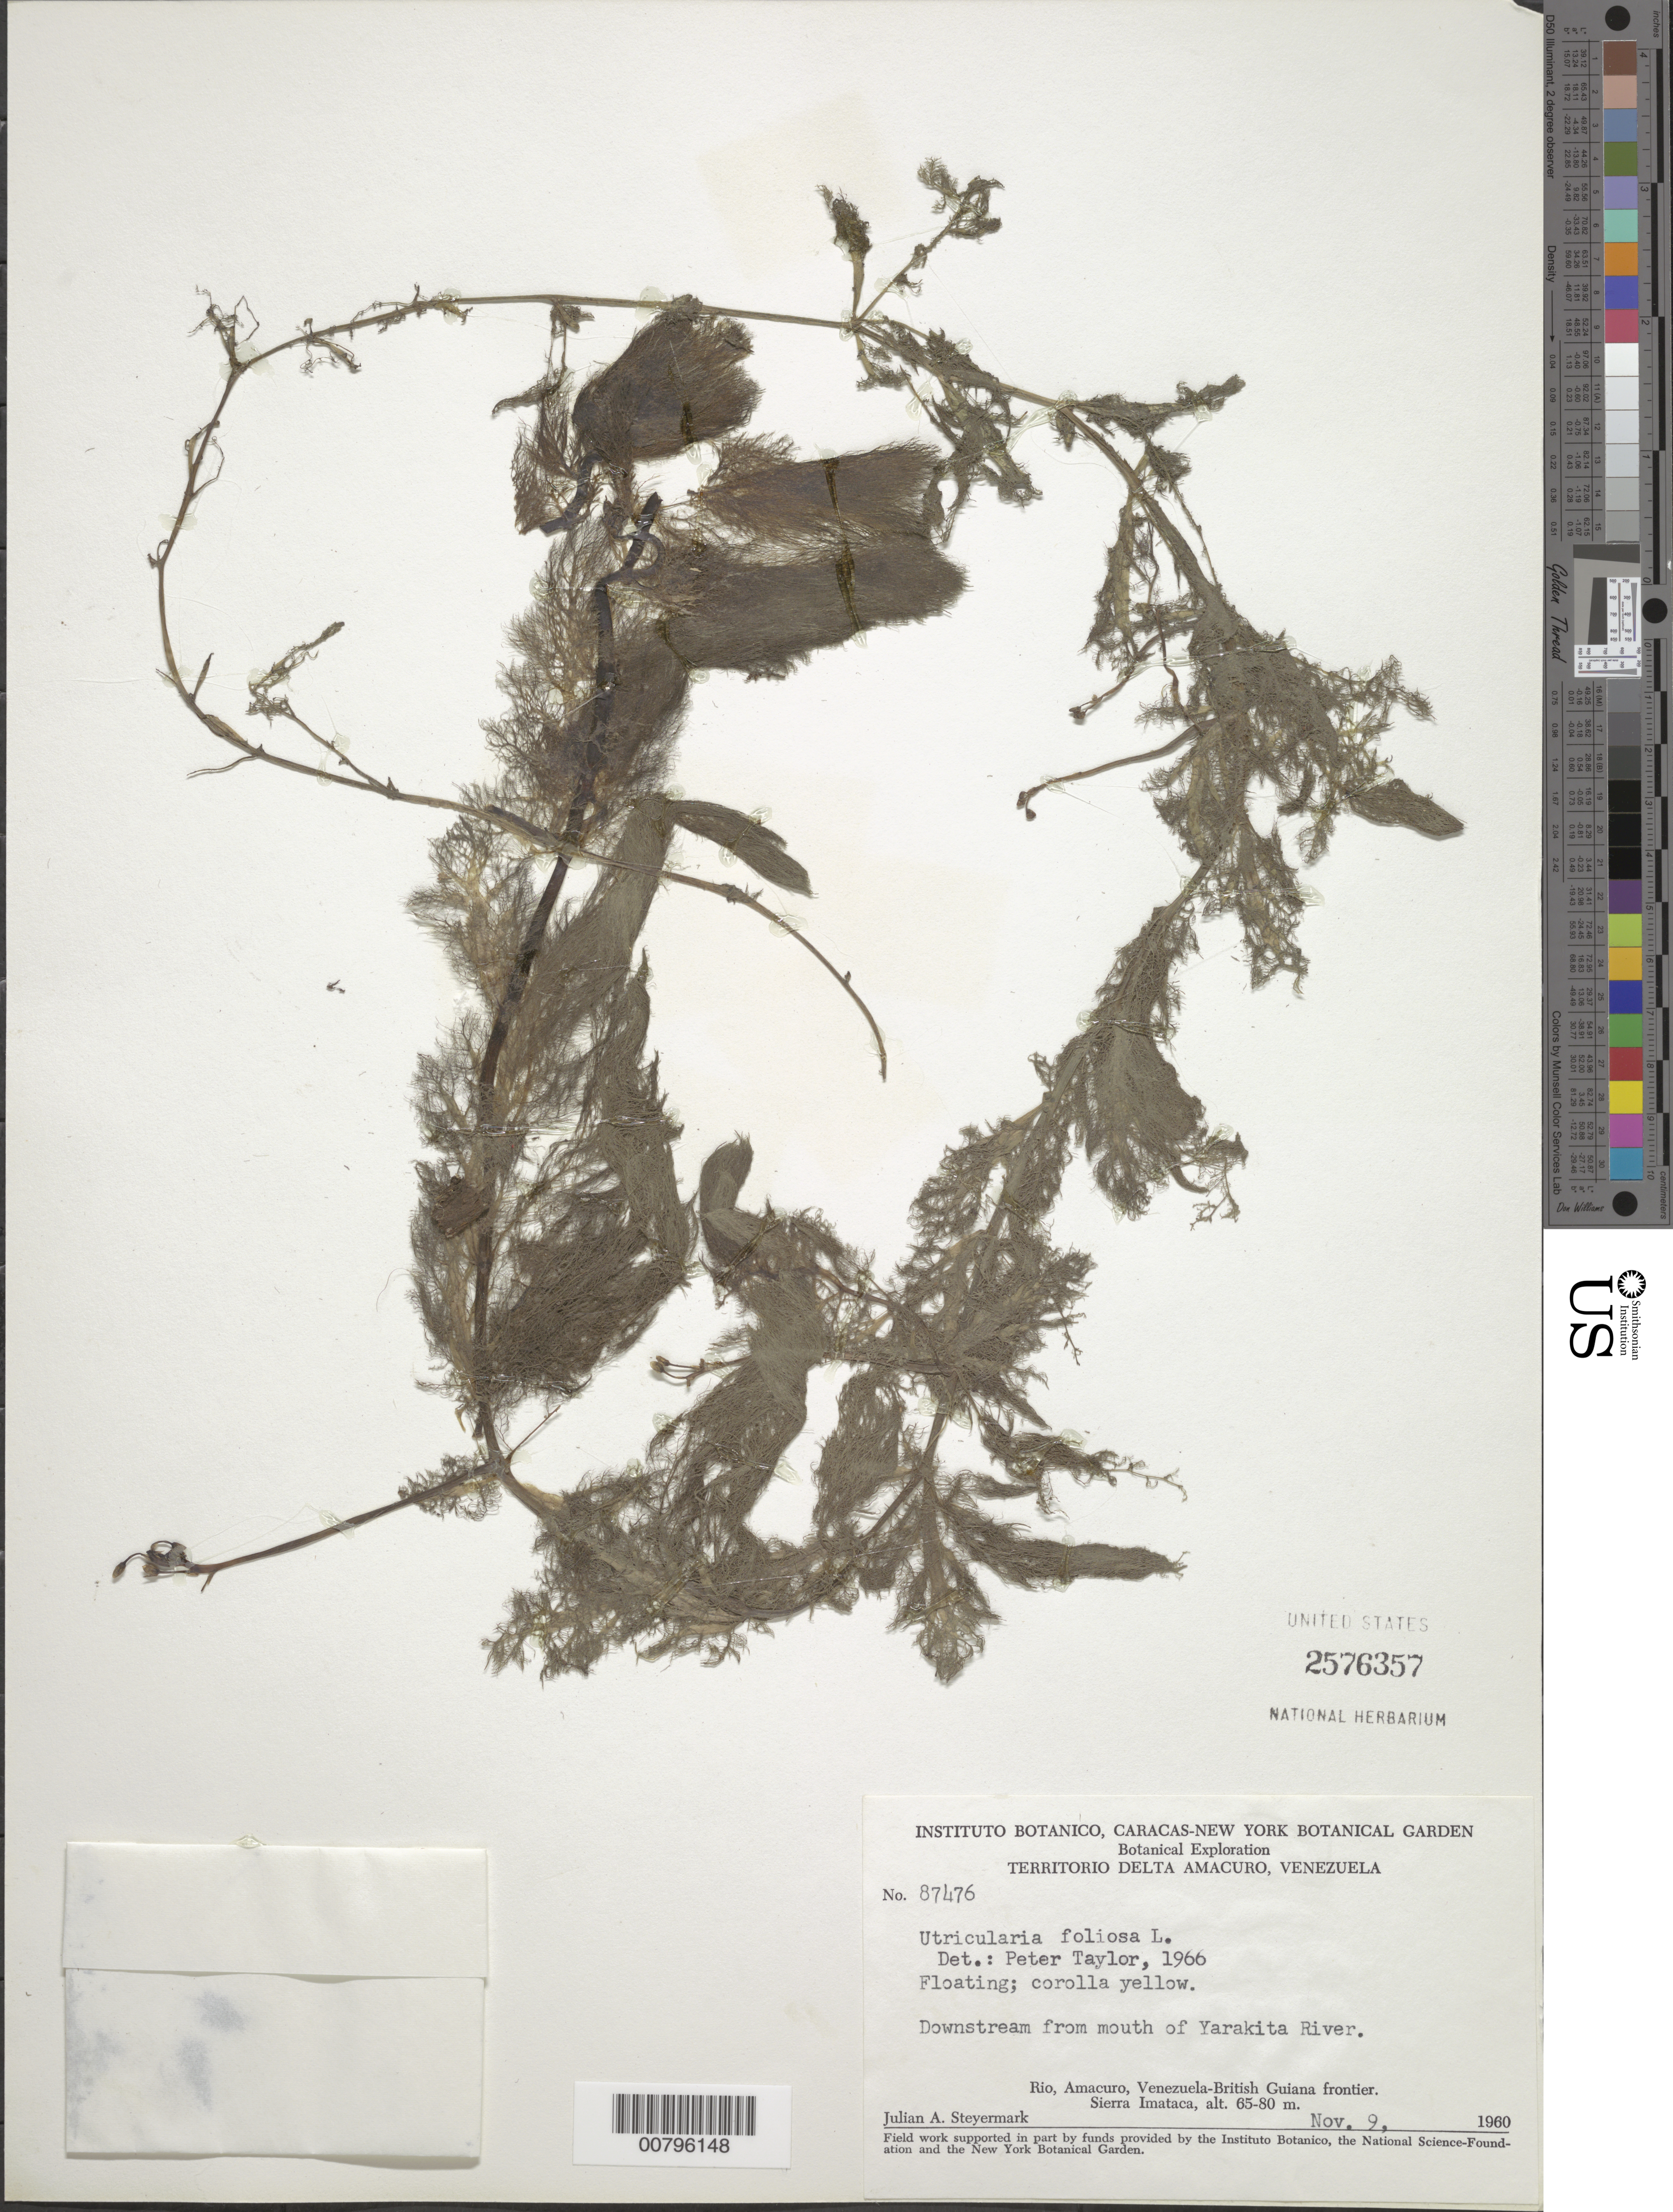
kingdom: Plantae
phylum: Tracheophyta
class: Magnoliopsida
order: Lamiales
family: Lentibulariaceae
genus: Utricularia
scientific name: Utricularia foliosa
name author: L.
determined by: Taylor, P.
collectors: J. Steyermark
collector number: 87476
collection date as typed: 9-Nov-60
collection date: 1960-11-09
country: Venezuela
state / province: Delta Amacuro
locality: Rio Amacuro, Sierra Imataca, Venezuela-Guyana border; downstream from mouth of Yarakita River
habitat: Floating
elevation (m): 65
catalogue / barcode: US 2576357